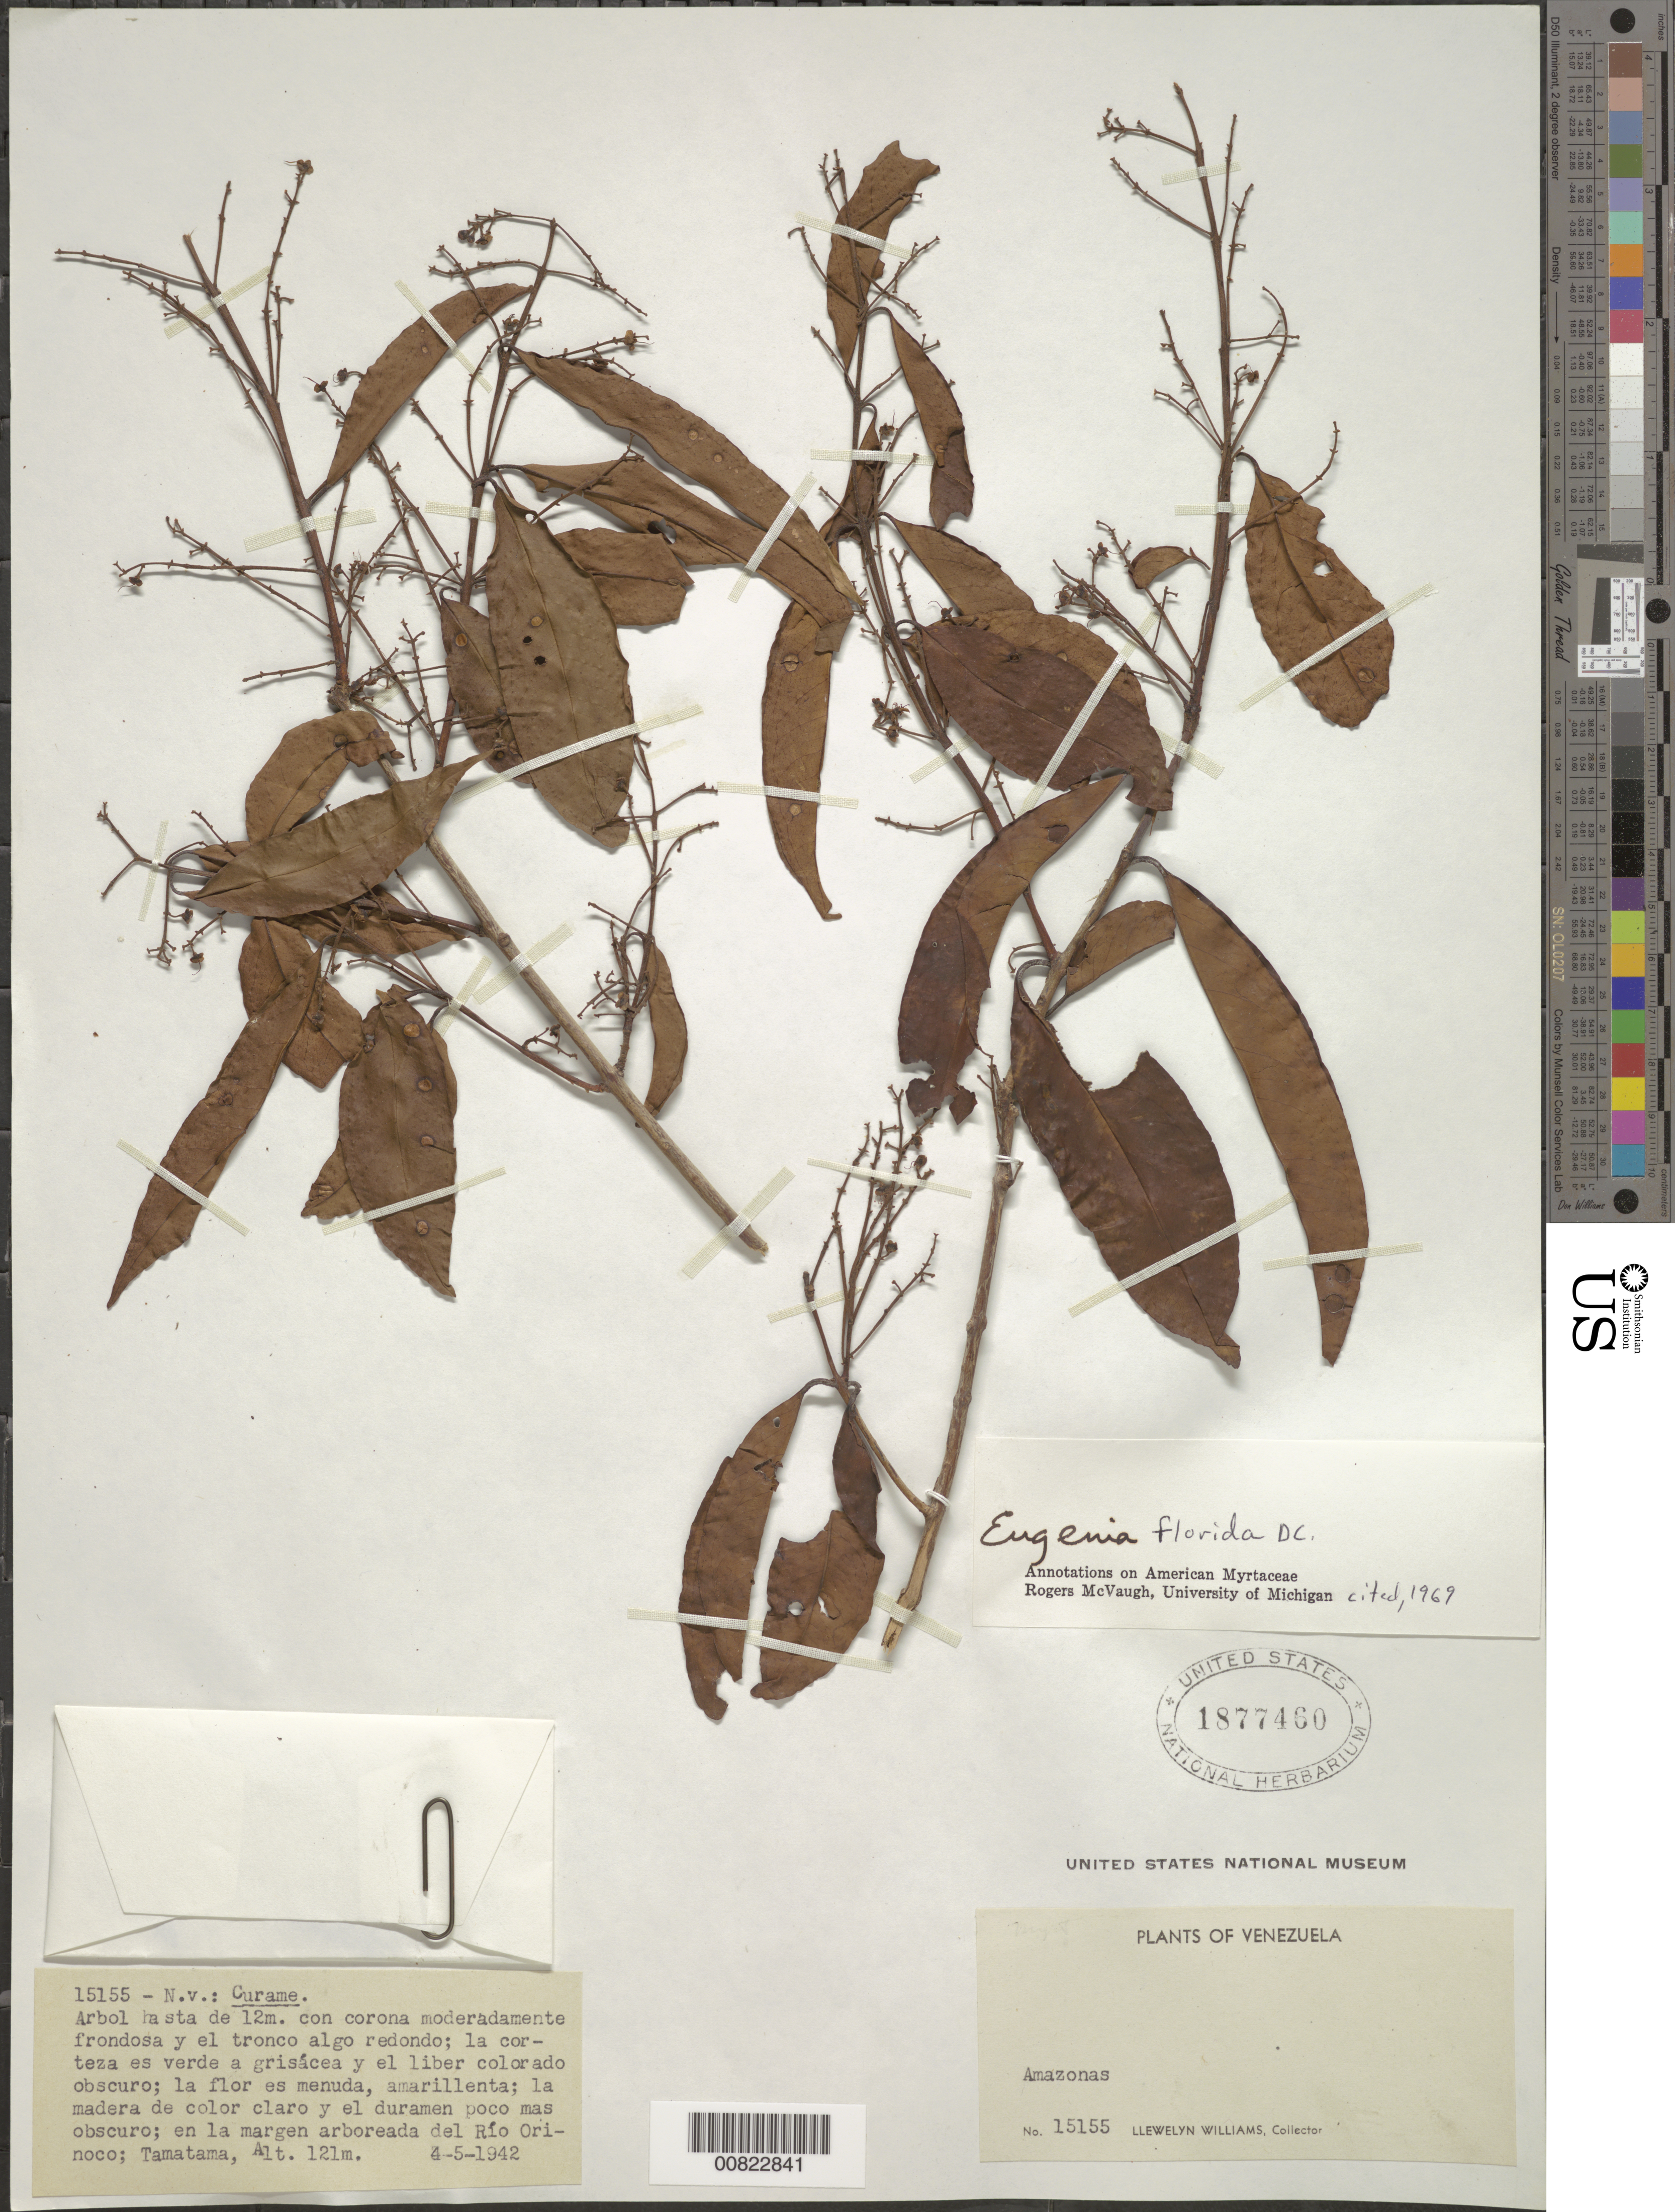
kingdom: Plantae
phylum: Tracheophyta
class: Magnoliopsida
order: Myrtales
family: Myrtaceae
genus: Eugenia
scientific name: Eugenia florida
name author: DC.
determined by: McVaugh, R.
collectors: Ll. Williams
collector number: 15155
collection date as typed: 4-May-42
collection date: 1942-05-04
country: Venezuela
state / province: Amazonas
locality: Tamatama, Río Orinoco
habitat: Margen arboreada del rio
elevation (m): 121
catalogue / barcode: US 1877460